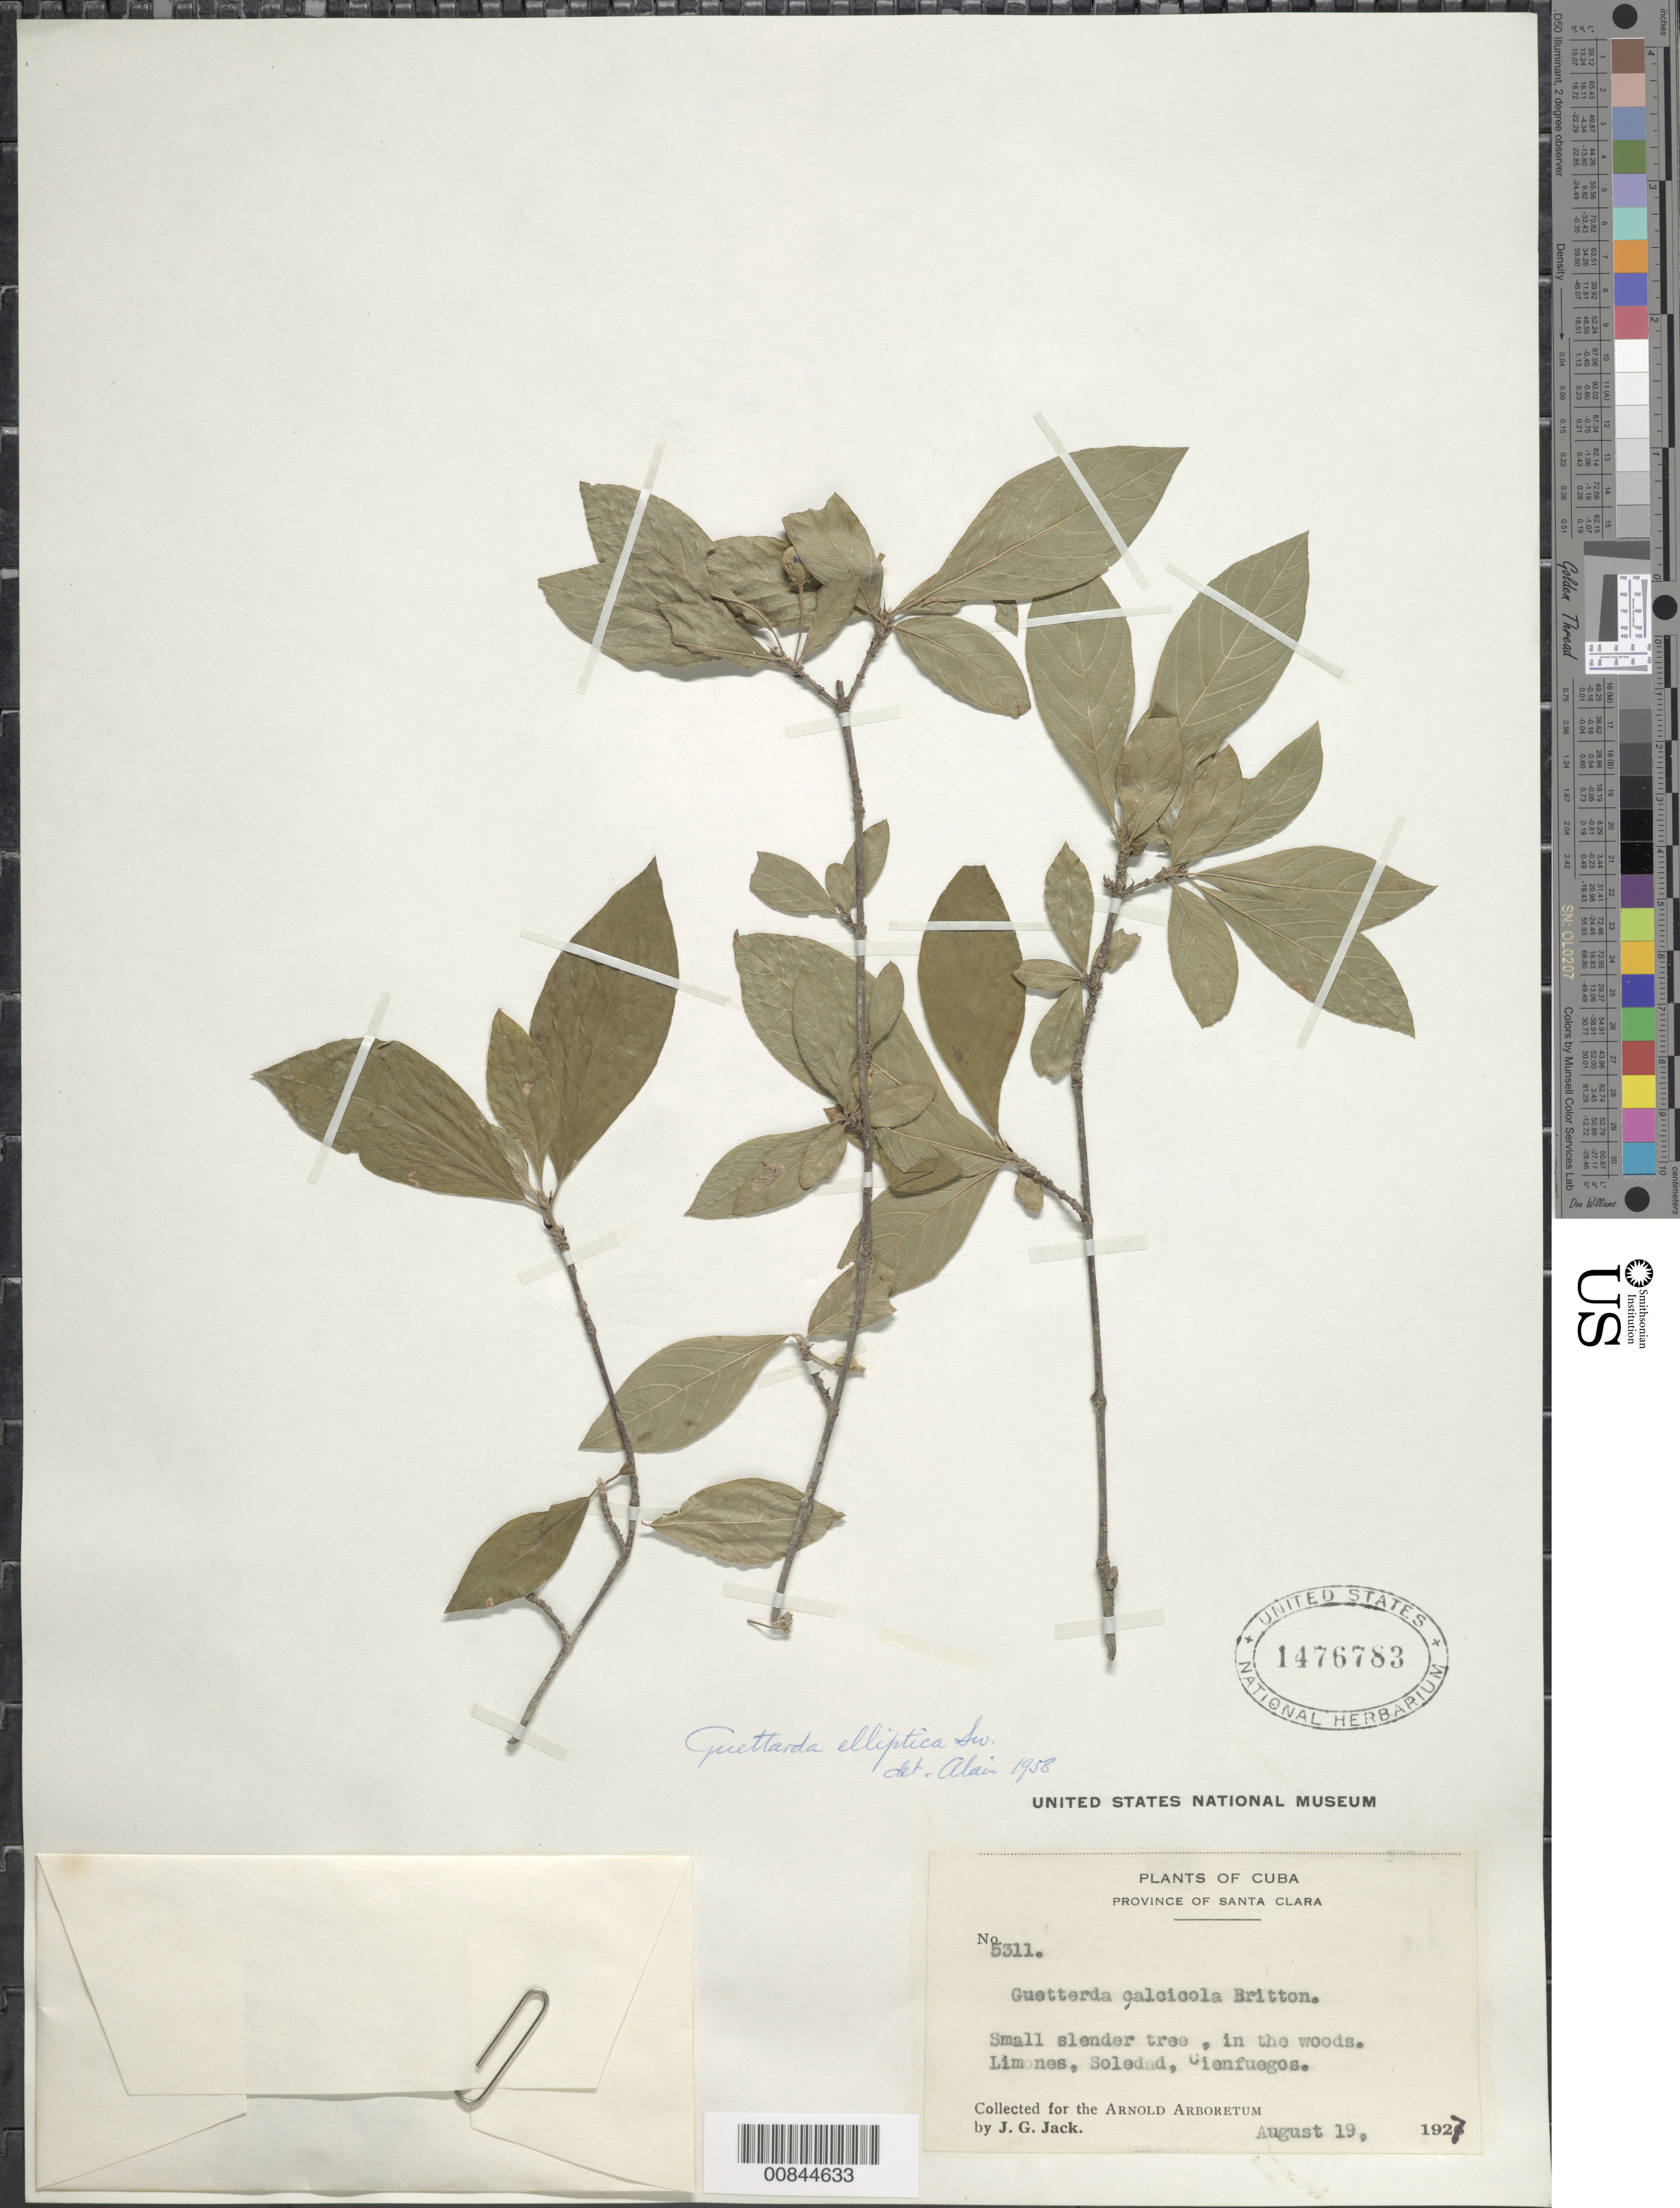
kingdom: Plantae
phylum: Tracheophyta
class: Magnoliopsida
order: Gentianales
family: Rubiaceae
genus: Guettarda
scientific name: Guettarda elliptica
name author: Sw.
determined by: Liogier, Alain H.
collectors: J. G. Jack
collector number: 5311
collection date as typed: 19 Aug 1927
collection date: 1927-08-19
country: Cuba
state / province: Las Villas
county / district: Cienfuegos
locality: Limones, Soledad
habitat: In woods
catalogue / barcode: US 1476783